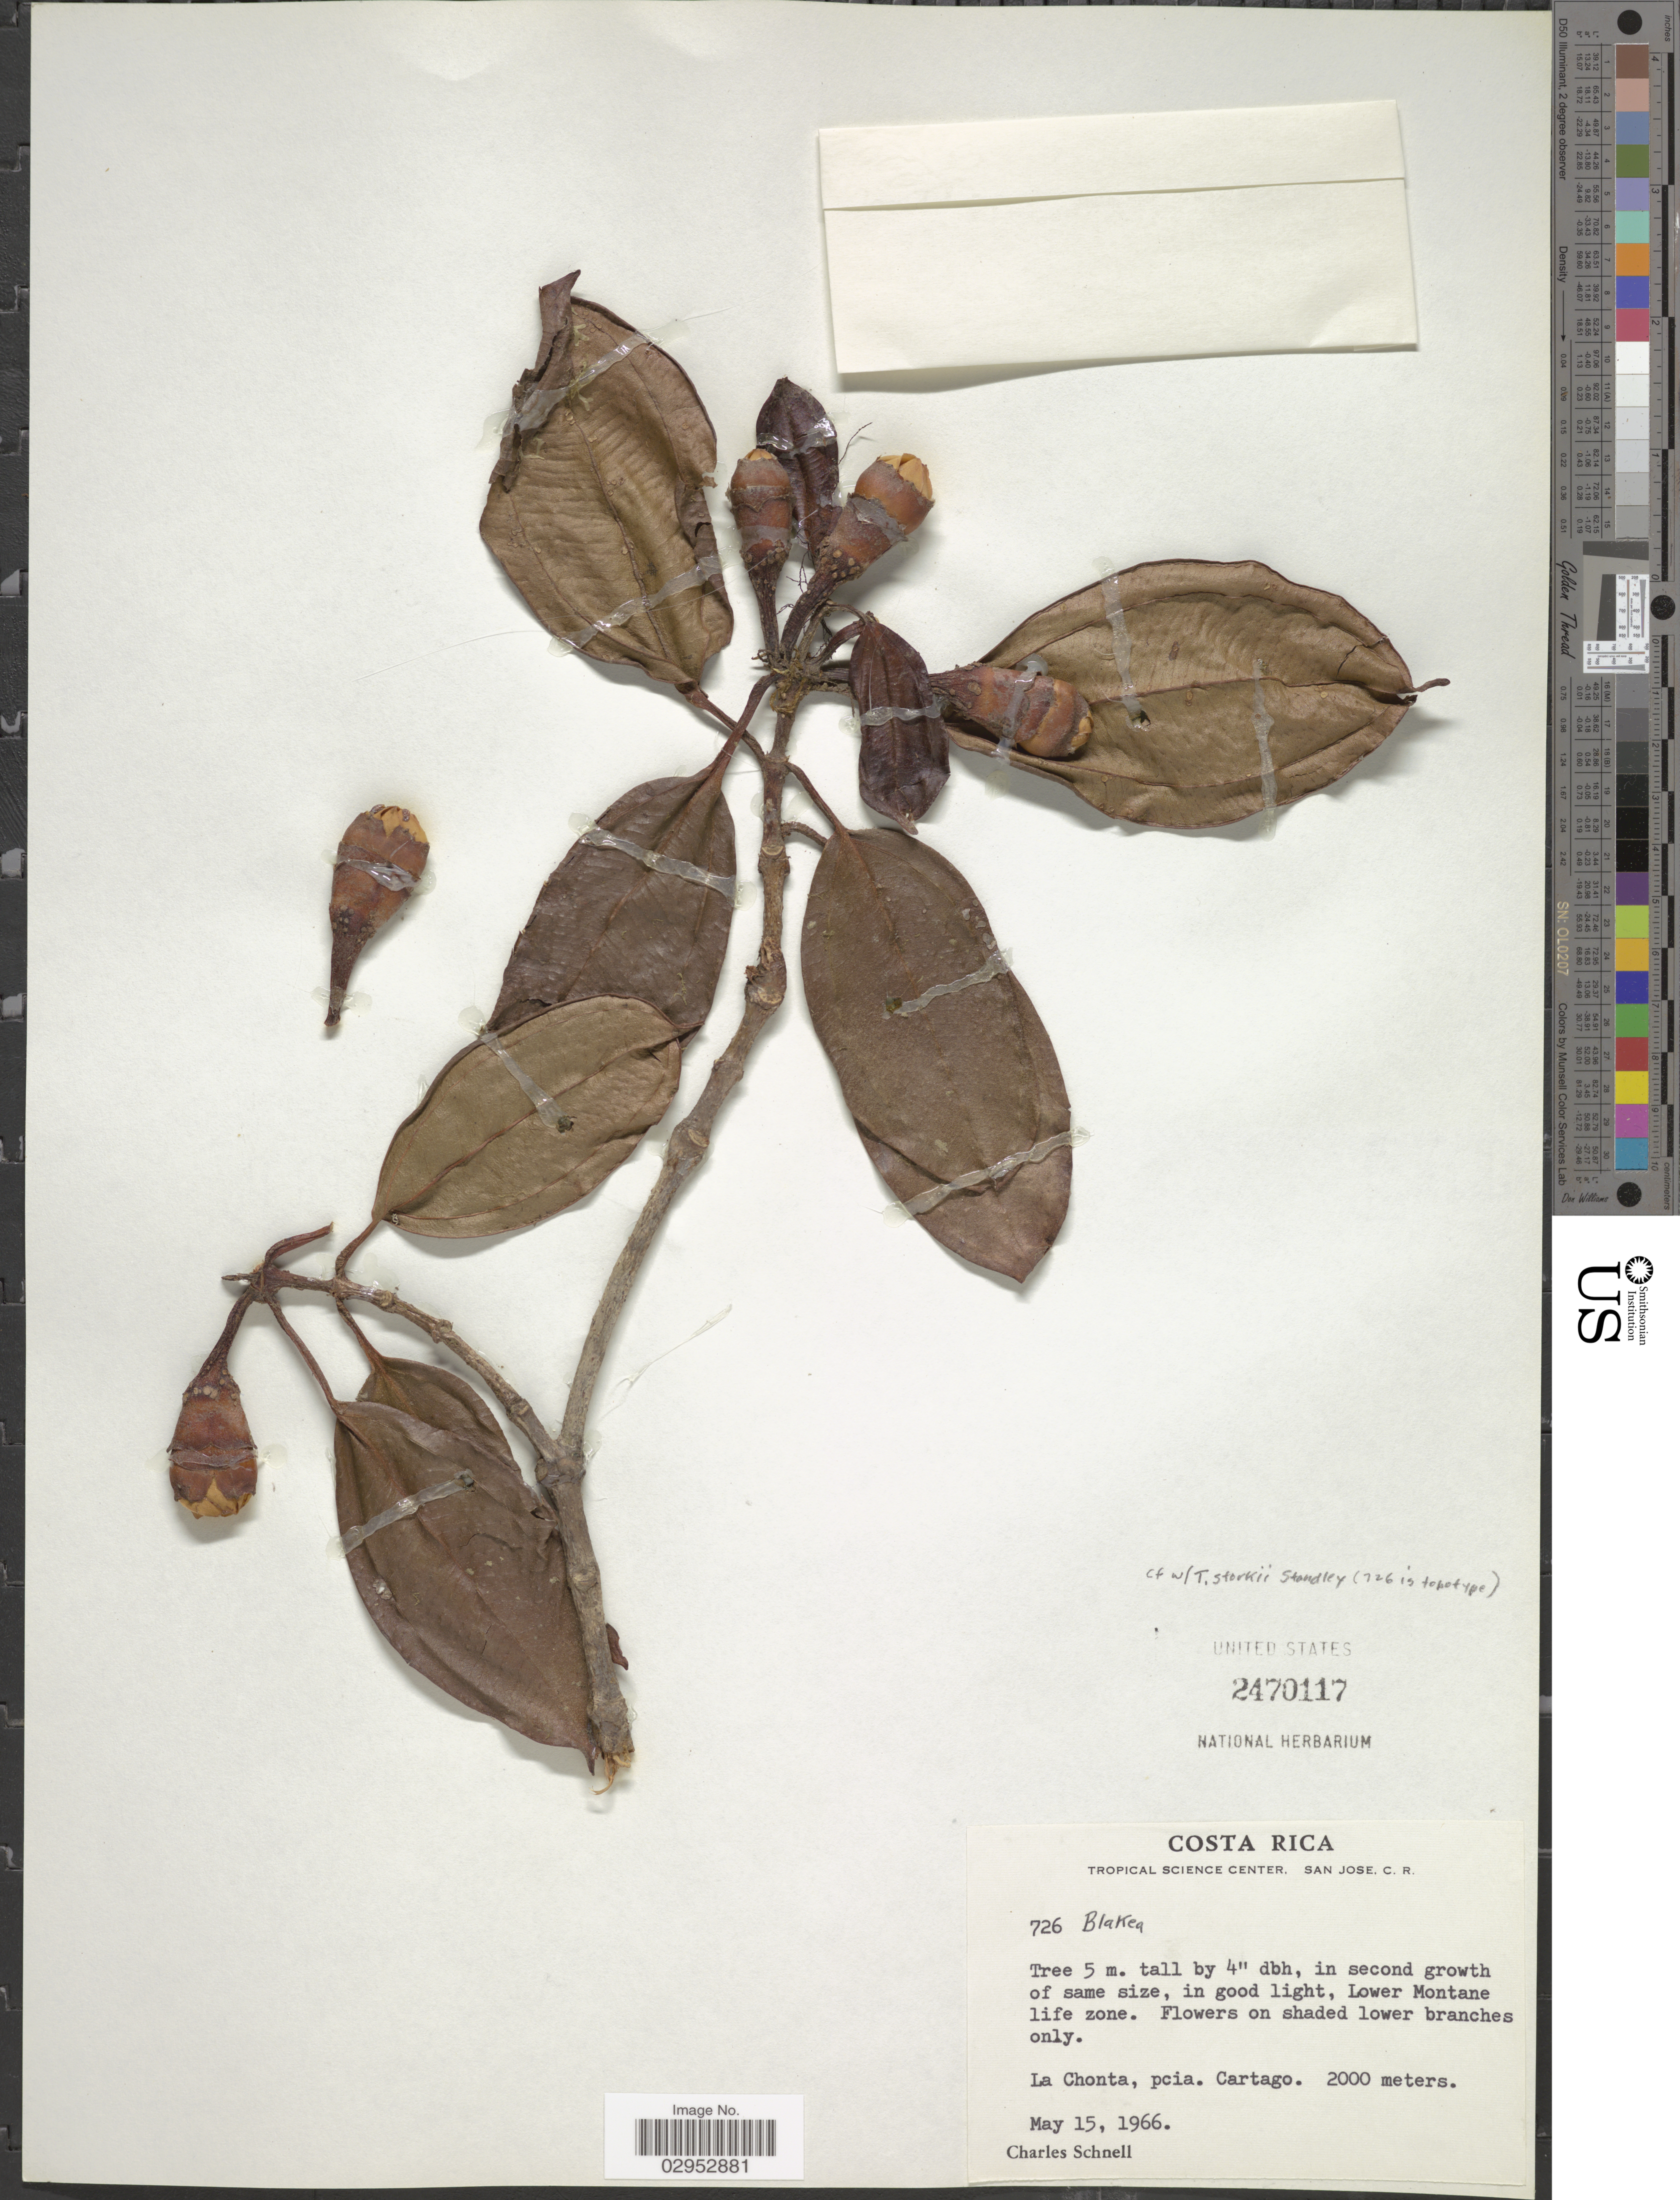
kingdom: Plantae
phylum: Tracheophyta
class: Magnoliopsida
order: Myrtales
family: Melastomataceae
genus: Blakea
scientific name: Blakea sp.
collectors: C. Schnell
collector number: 726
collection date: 1966-05-15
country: Costa Rica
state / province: Cartago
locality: La Chonta.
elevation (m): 2000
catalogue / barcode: US 2470117